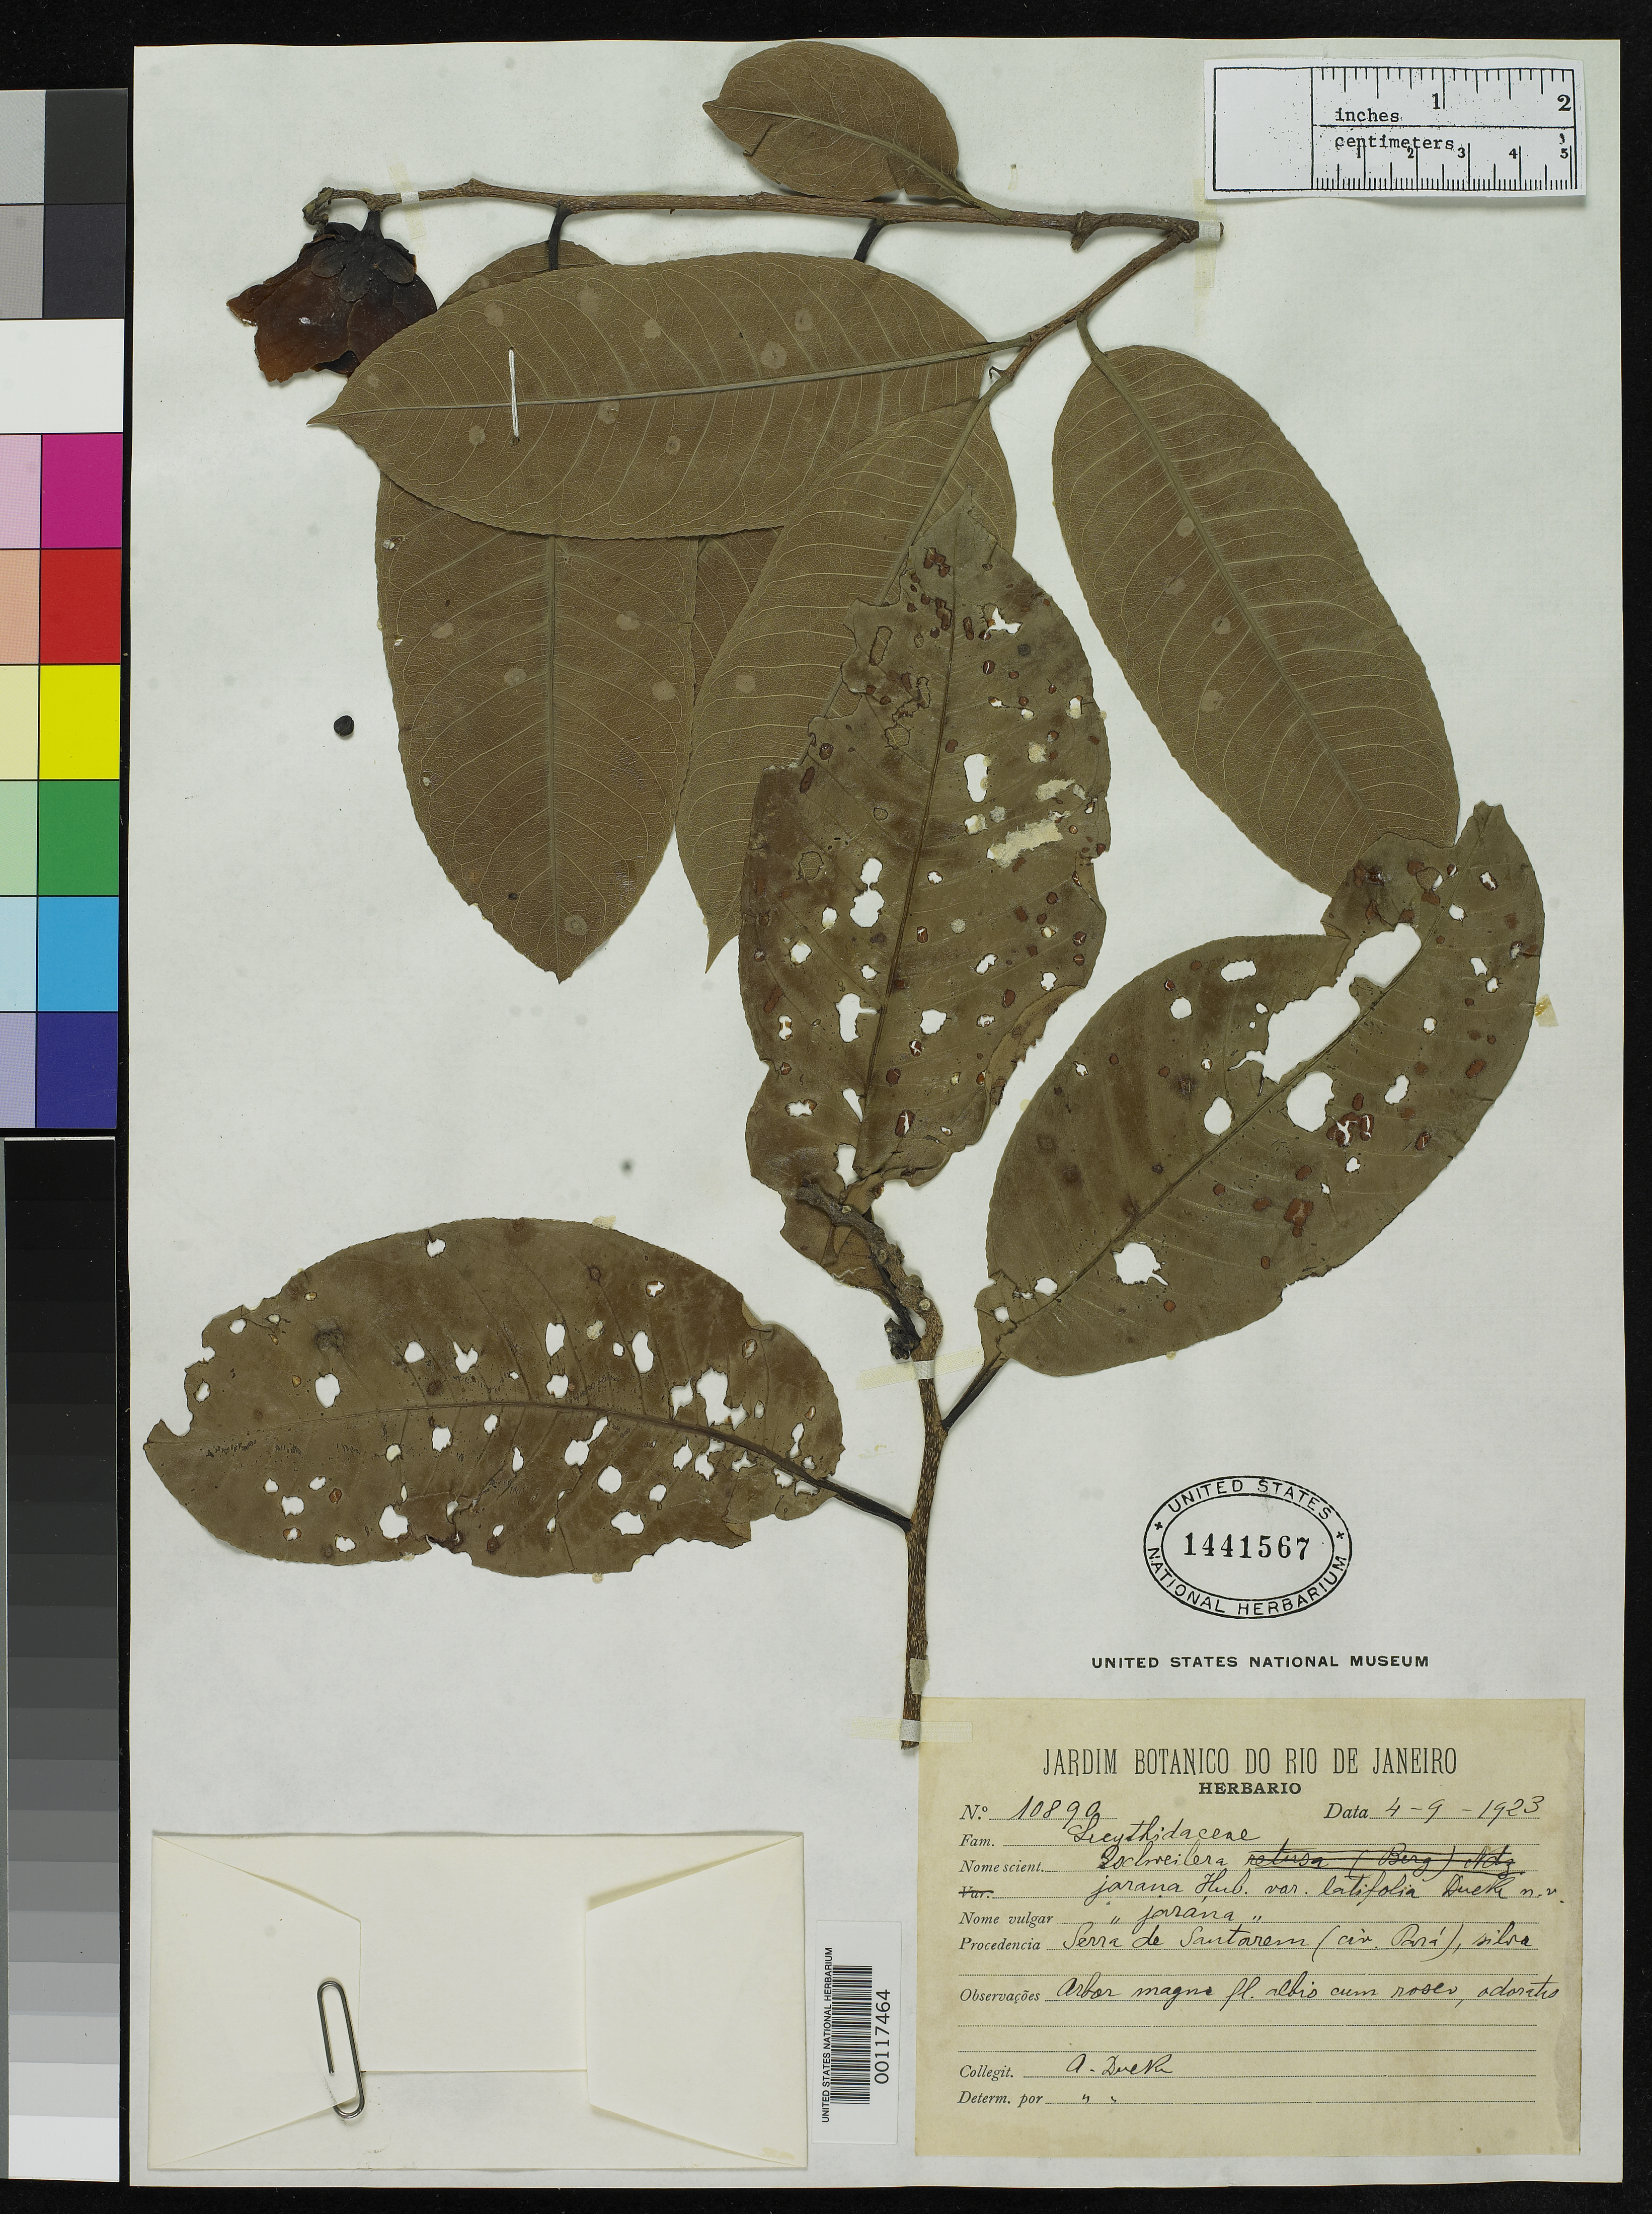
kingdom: Plantae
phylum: Tracheophyta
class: Magnoliopsida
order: Ericales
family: Lecythidaceae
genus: Eschweilera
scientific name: Eschweilera jarana var. latifolia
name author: Ducke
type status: Isotype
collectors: A. Ducke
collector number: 10890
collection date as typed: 04 Sep 1923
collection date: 1923-09-04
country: Brazil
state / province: Pará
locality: Serra de Santarem.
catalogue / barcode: US 1441567